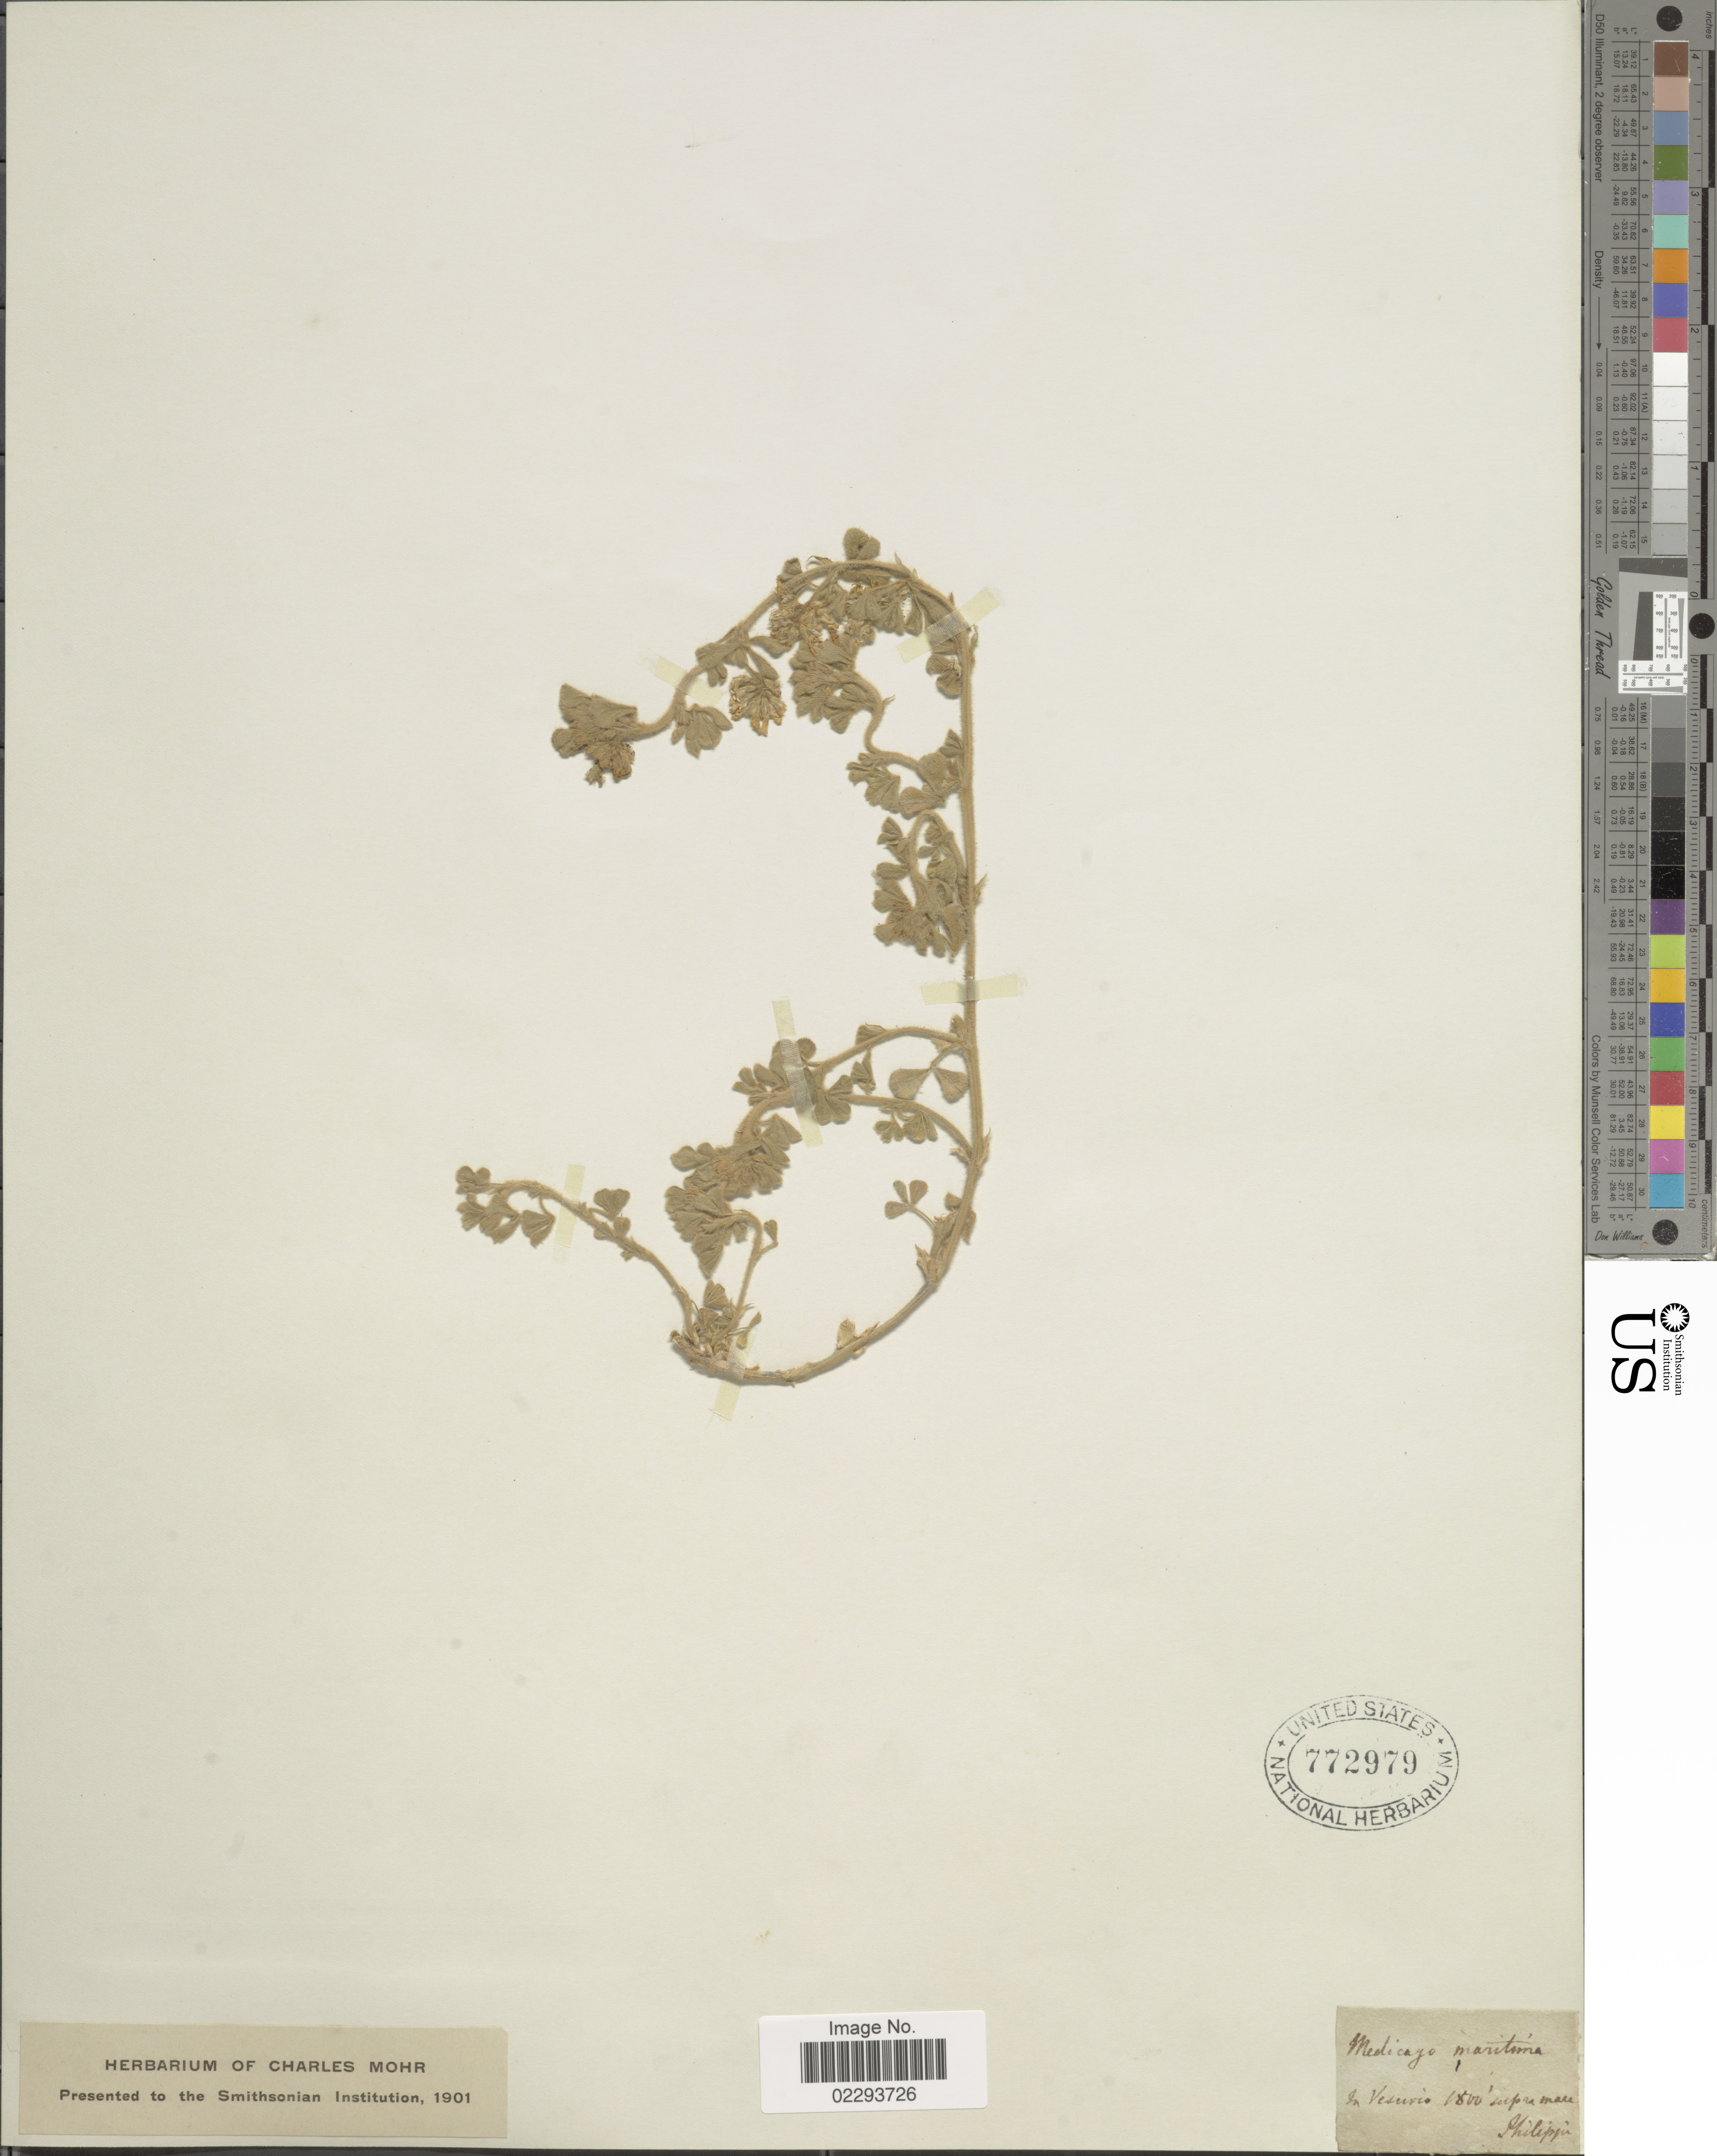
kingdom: Plantae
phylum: Tracheophyta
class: Magnoliopsida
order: Fabales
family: Fabaceae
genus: Medicago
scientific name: Medicago maritima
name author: Georgi ex Pall.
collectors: Philippi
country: Italy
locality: In vesurio. Supra mare [interpreted].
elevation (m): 549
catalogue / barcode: US 772979